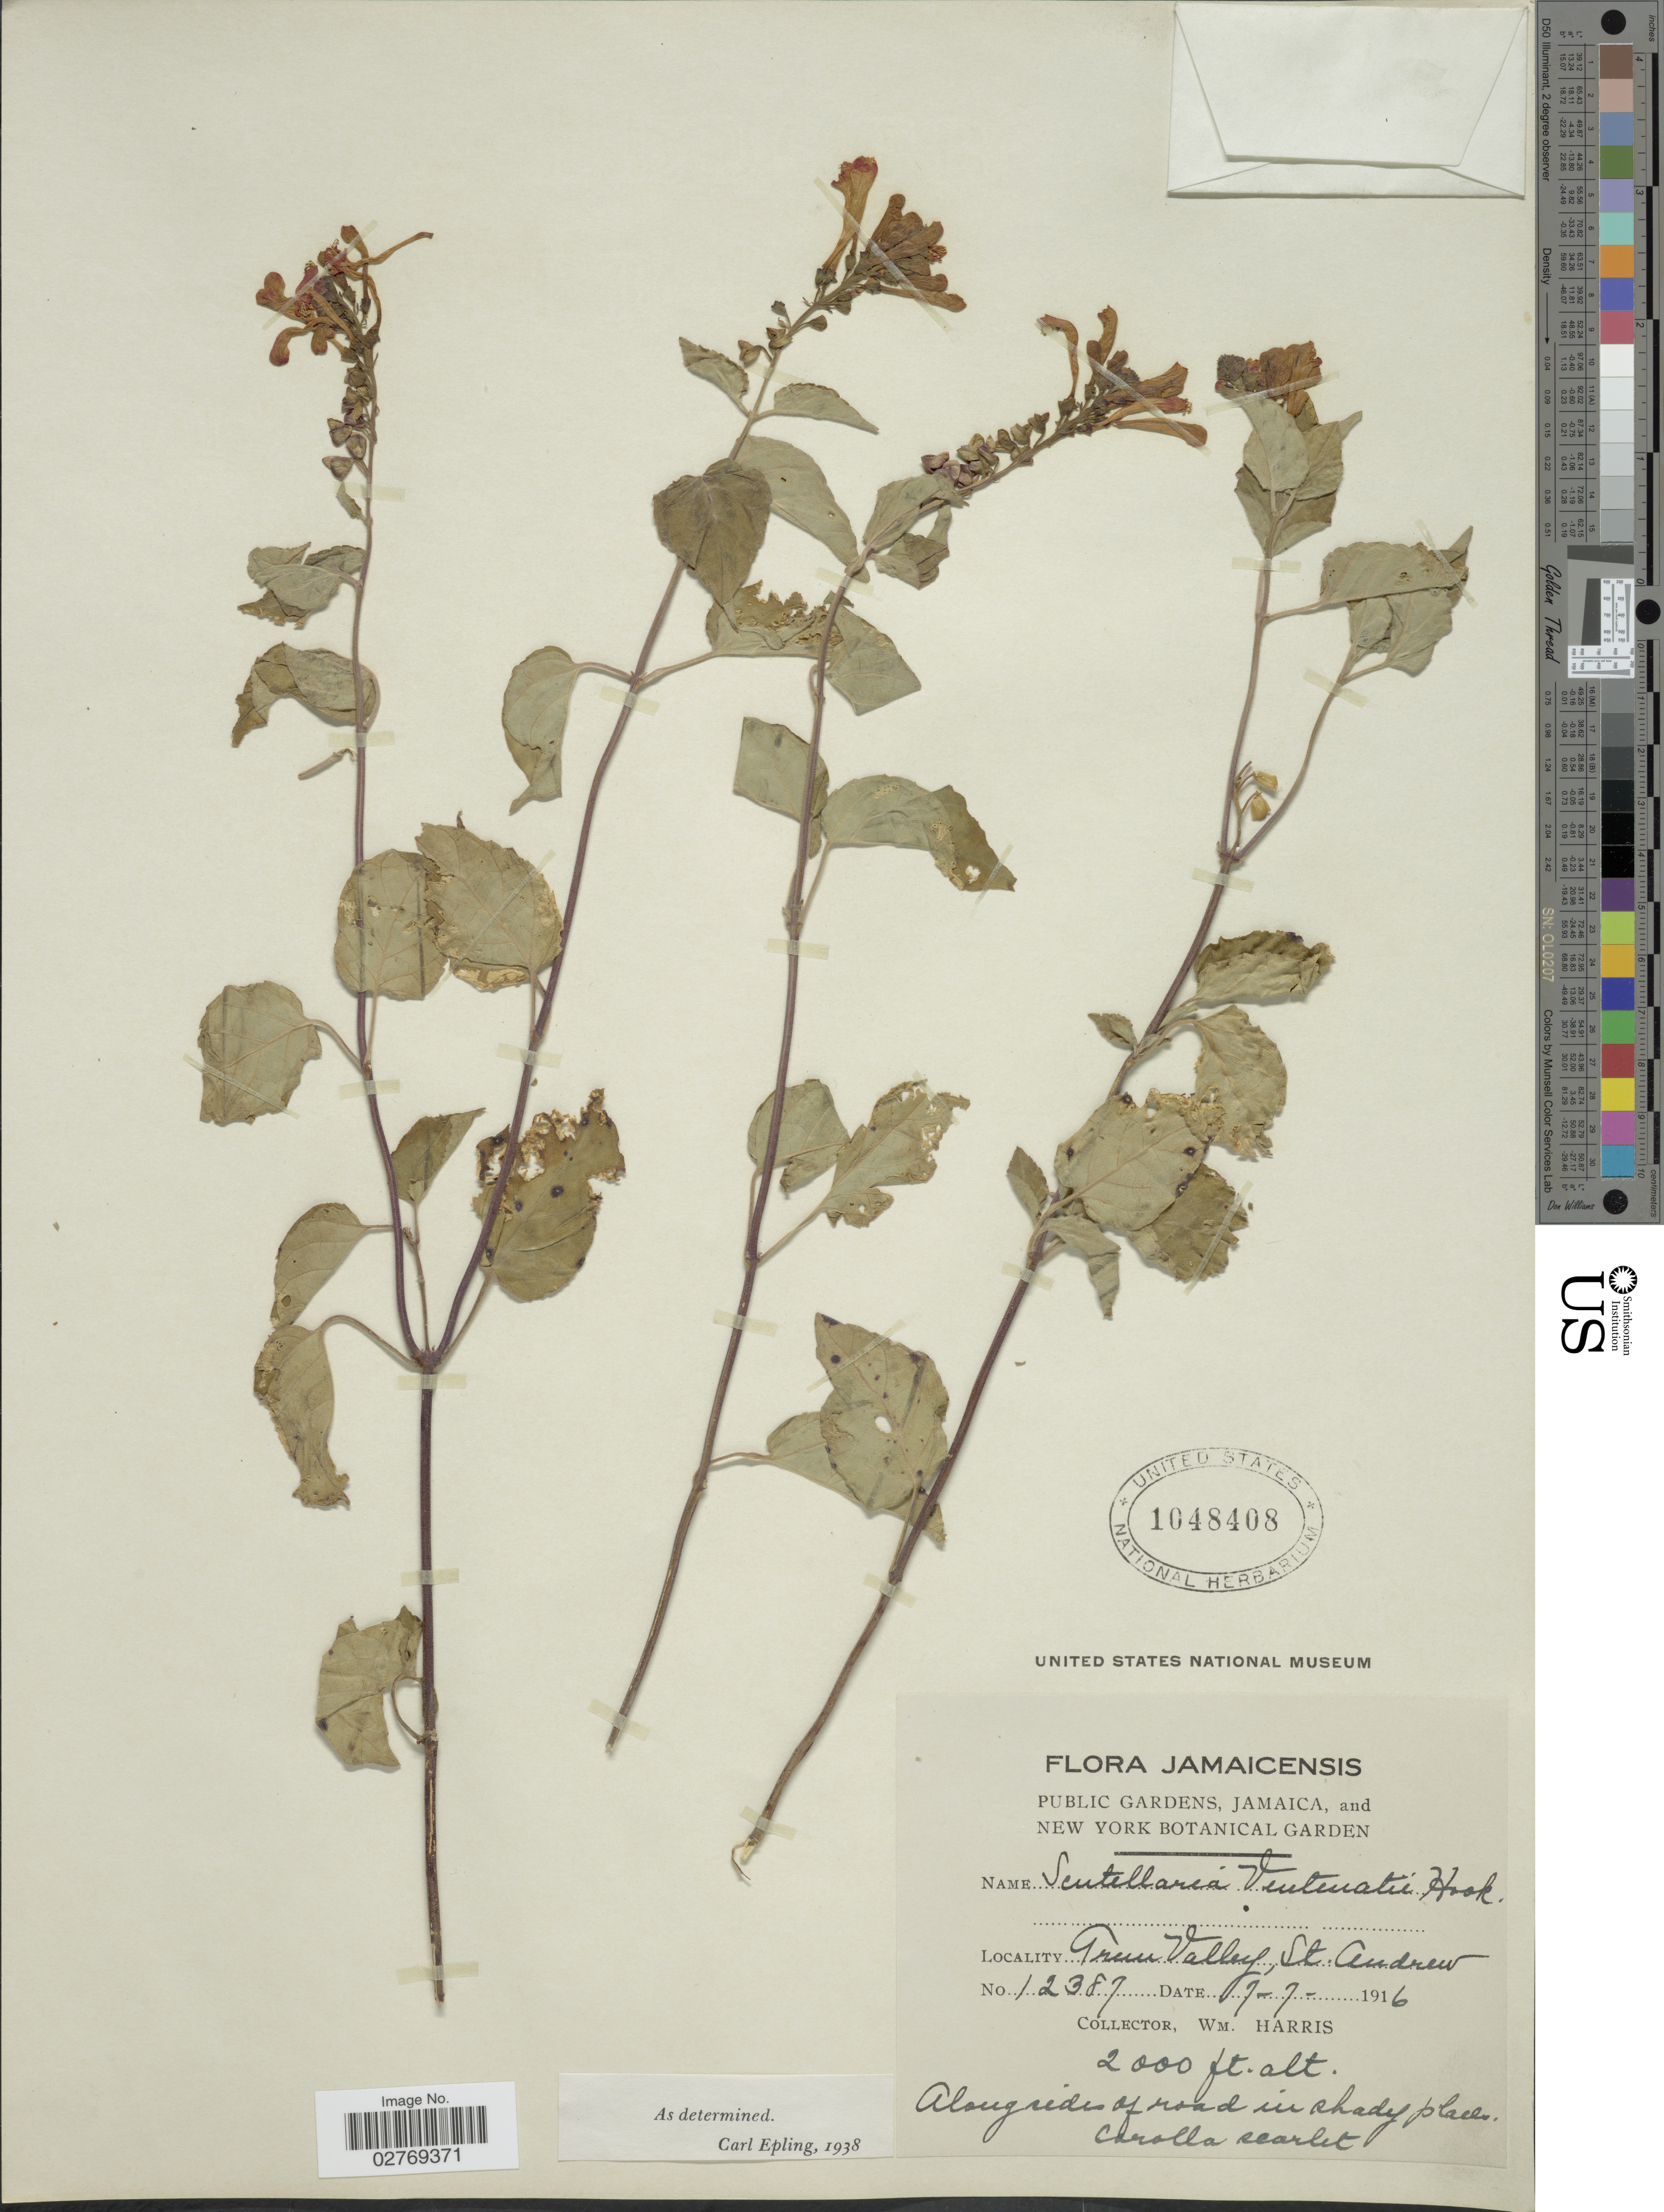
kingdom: Plantae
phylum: Tracheophyta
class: Magnoliopsida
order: Lamiales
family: Lamiaceae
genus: Scutellaria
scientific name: Scutellaria ventenatii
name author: Hook.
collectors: W. H. Harris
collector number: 12387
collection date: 1916-07-07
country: Jamaica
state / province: Saint Andrew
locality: Green Valley, St. Andrew.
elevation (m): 610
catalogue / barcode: US 1048408